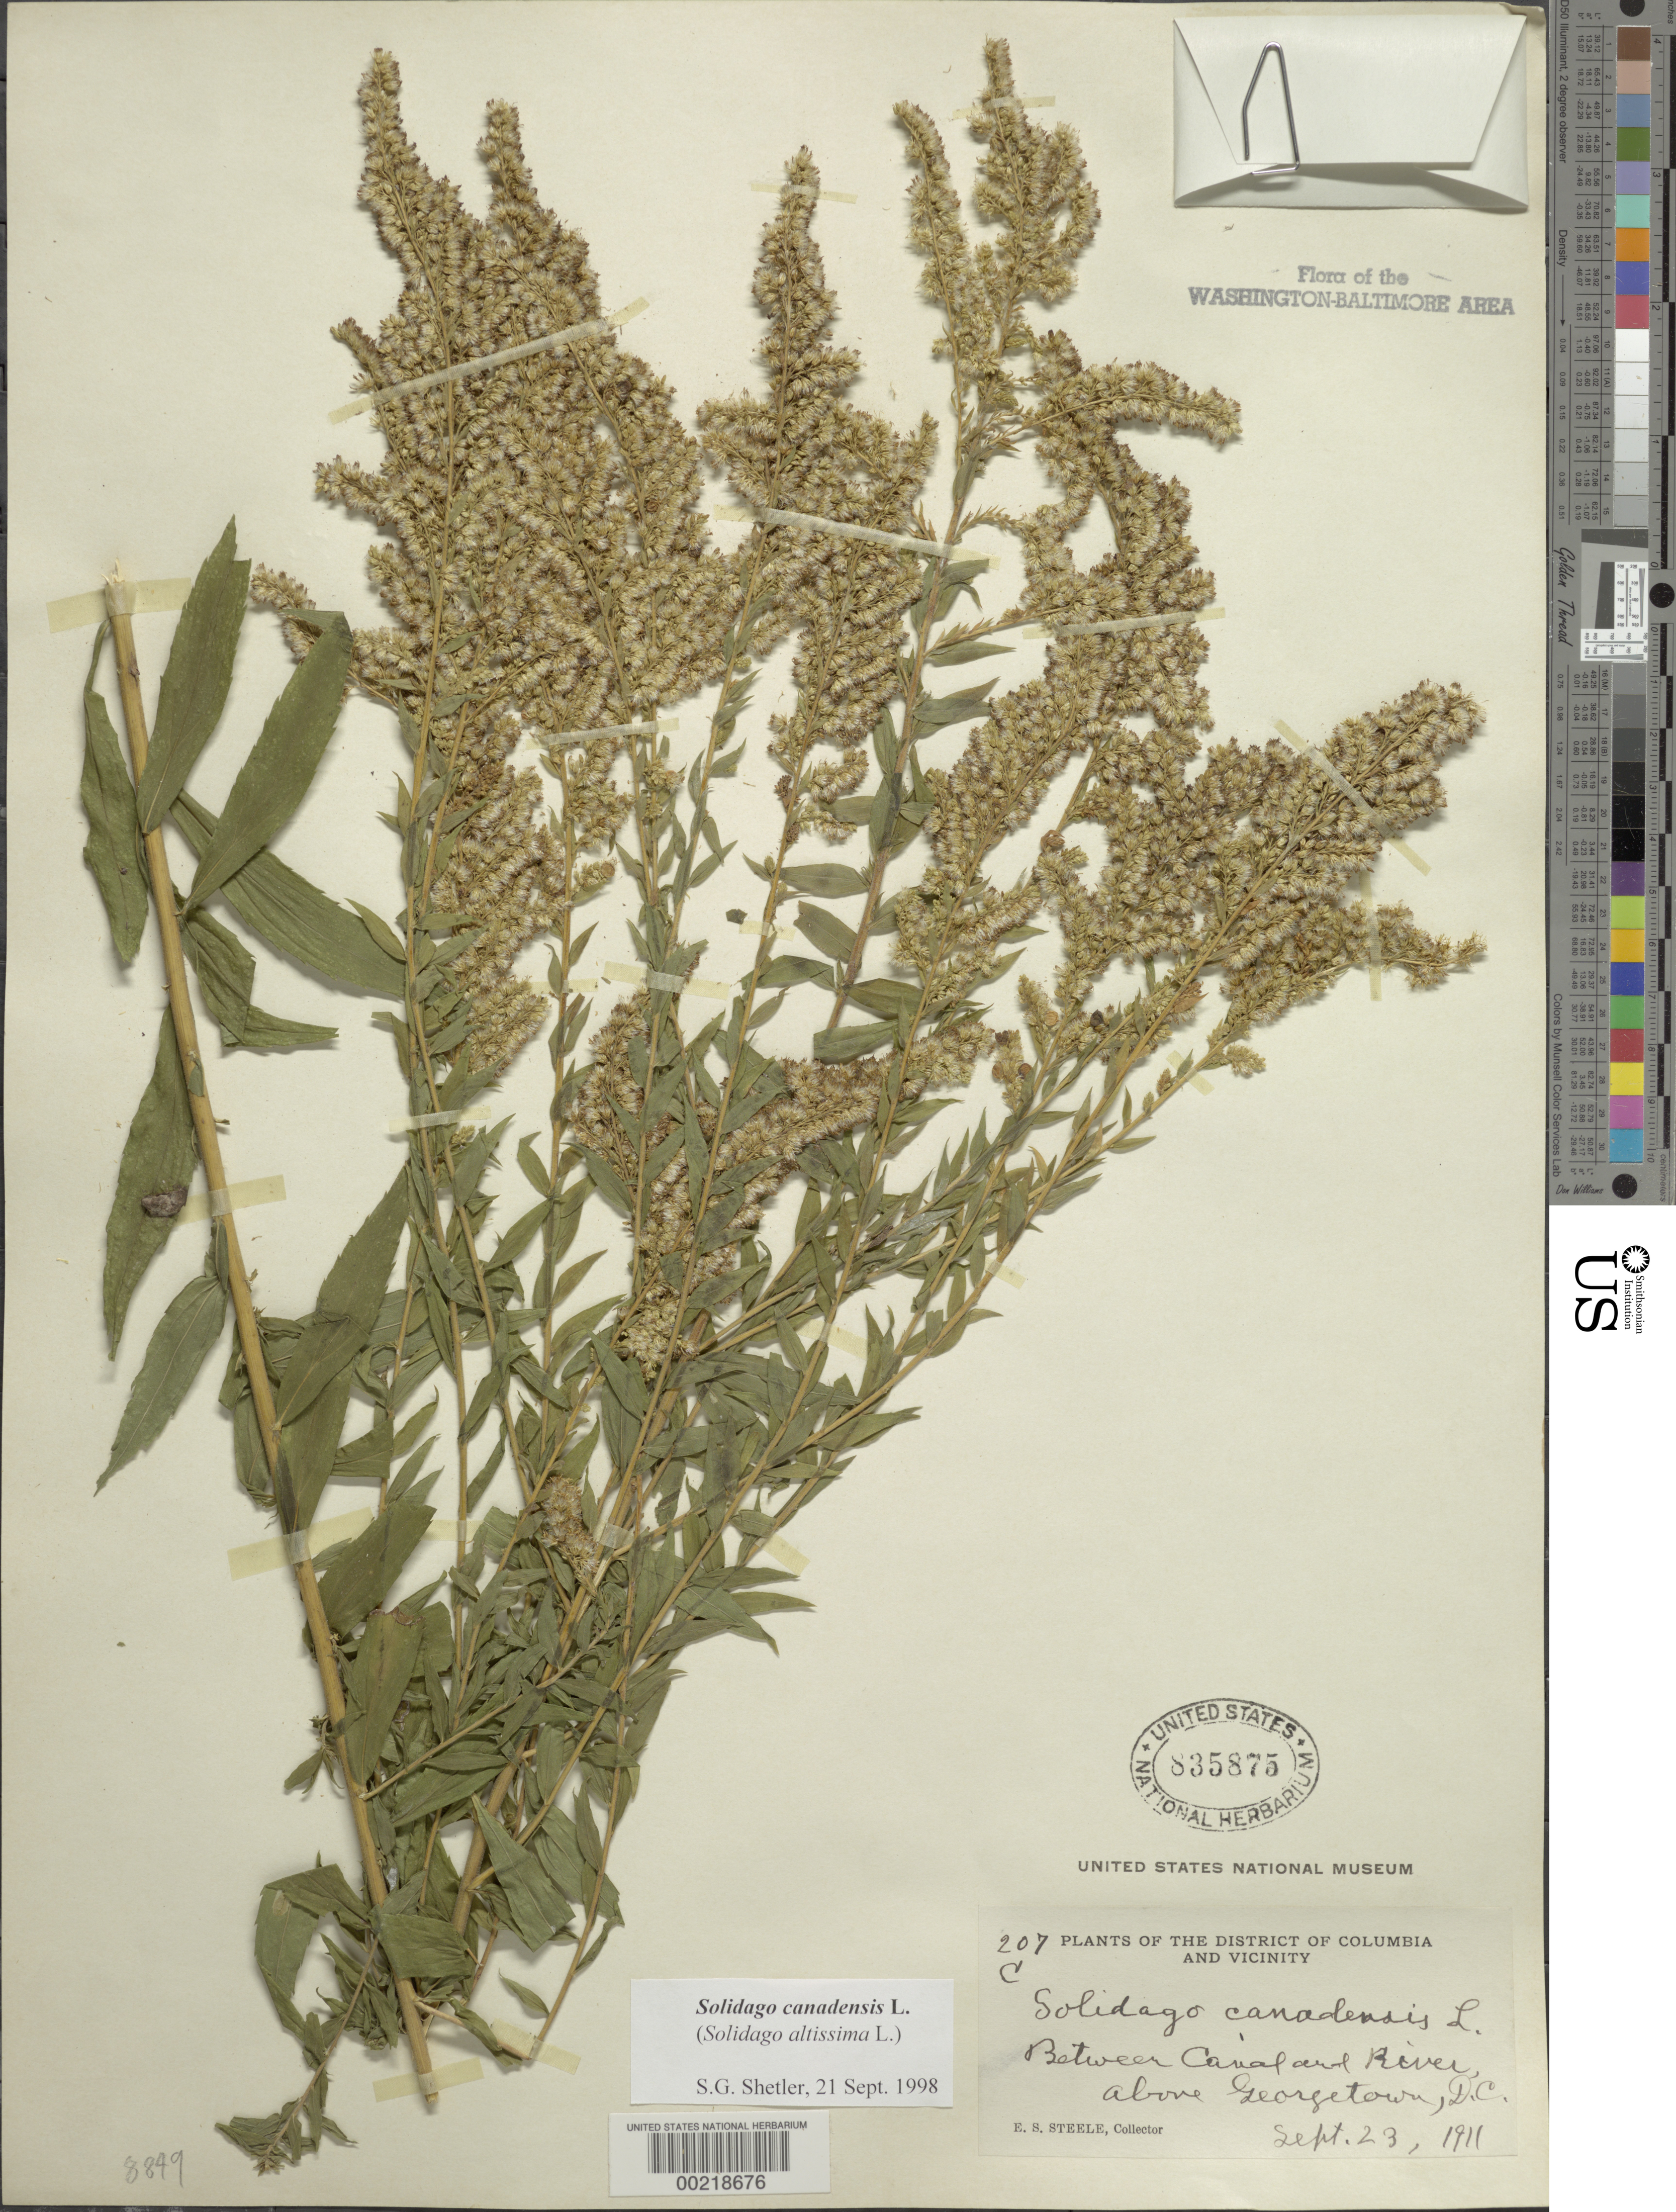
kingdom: Plantae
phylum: Tracheophyta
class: Magnoliopsida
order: Asterales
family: Asteraceae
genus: Solidago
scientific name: Solidago canadensis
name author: L.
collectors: E. Steele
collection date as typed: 23 Sep 1911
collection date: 1911-09-23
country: United States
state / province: District of Columbia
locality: between Canal and River, above Georgetown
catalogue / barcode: US 835875